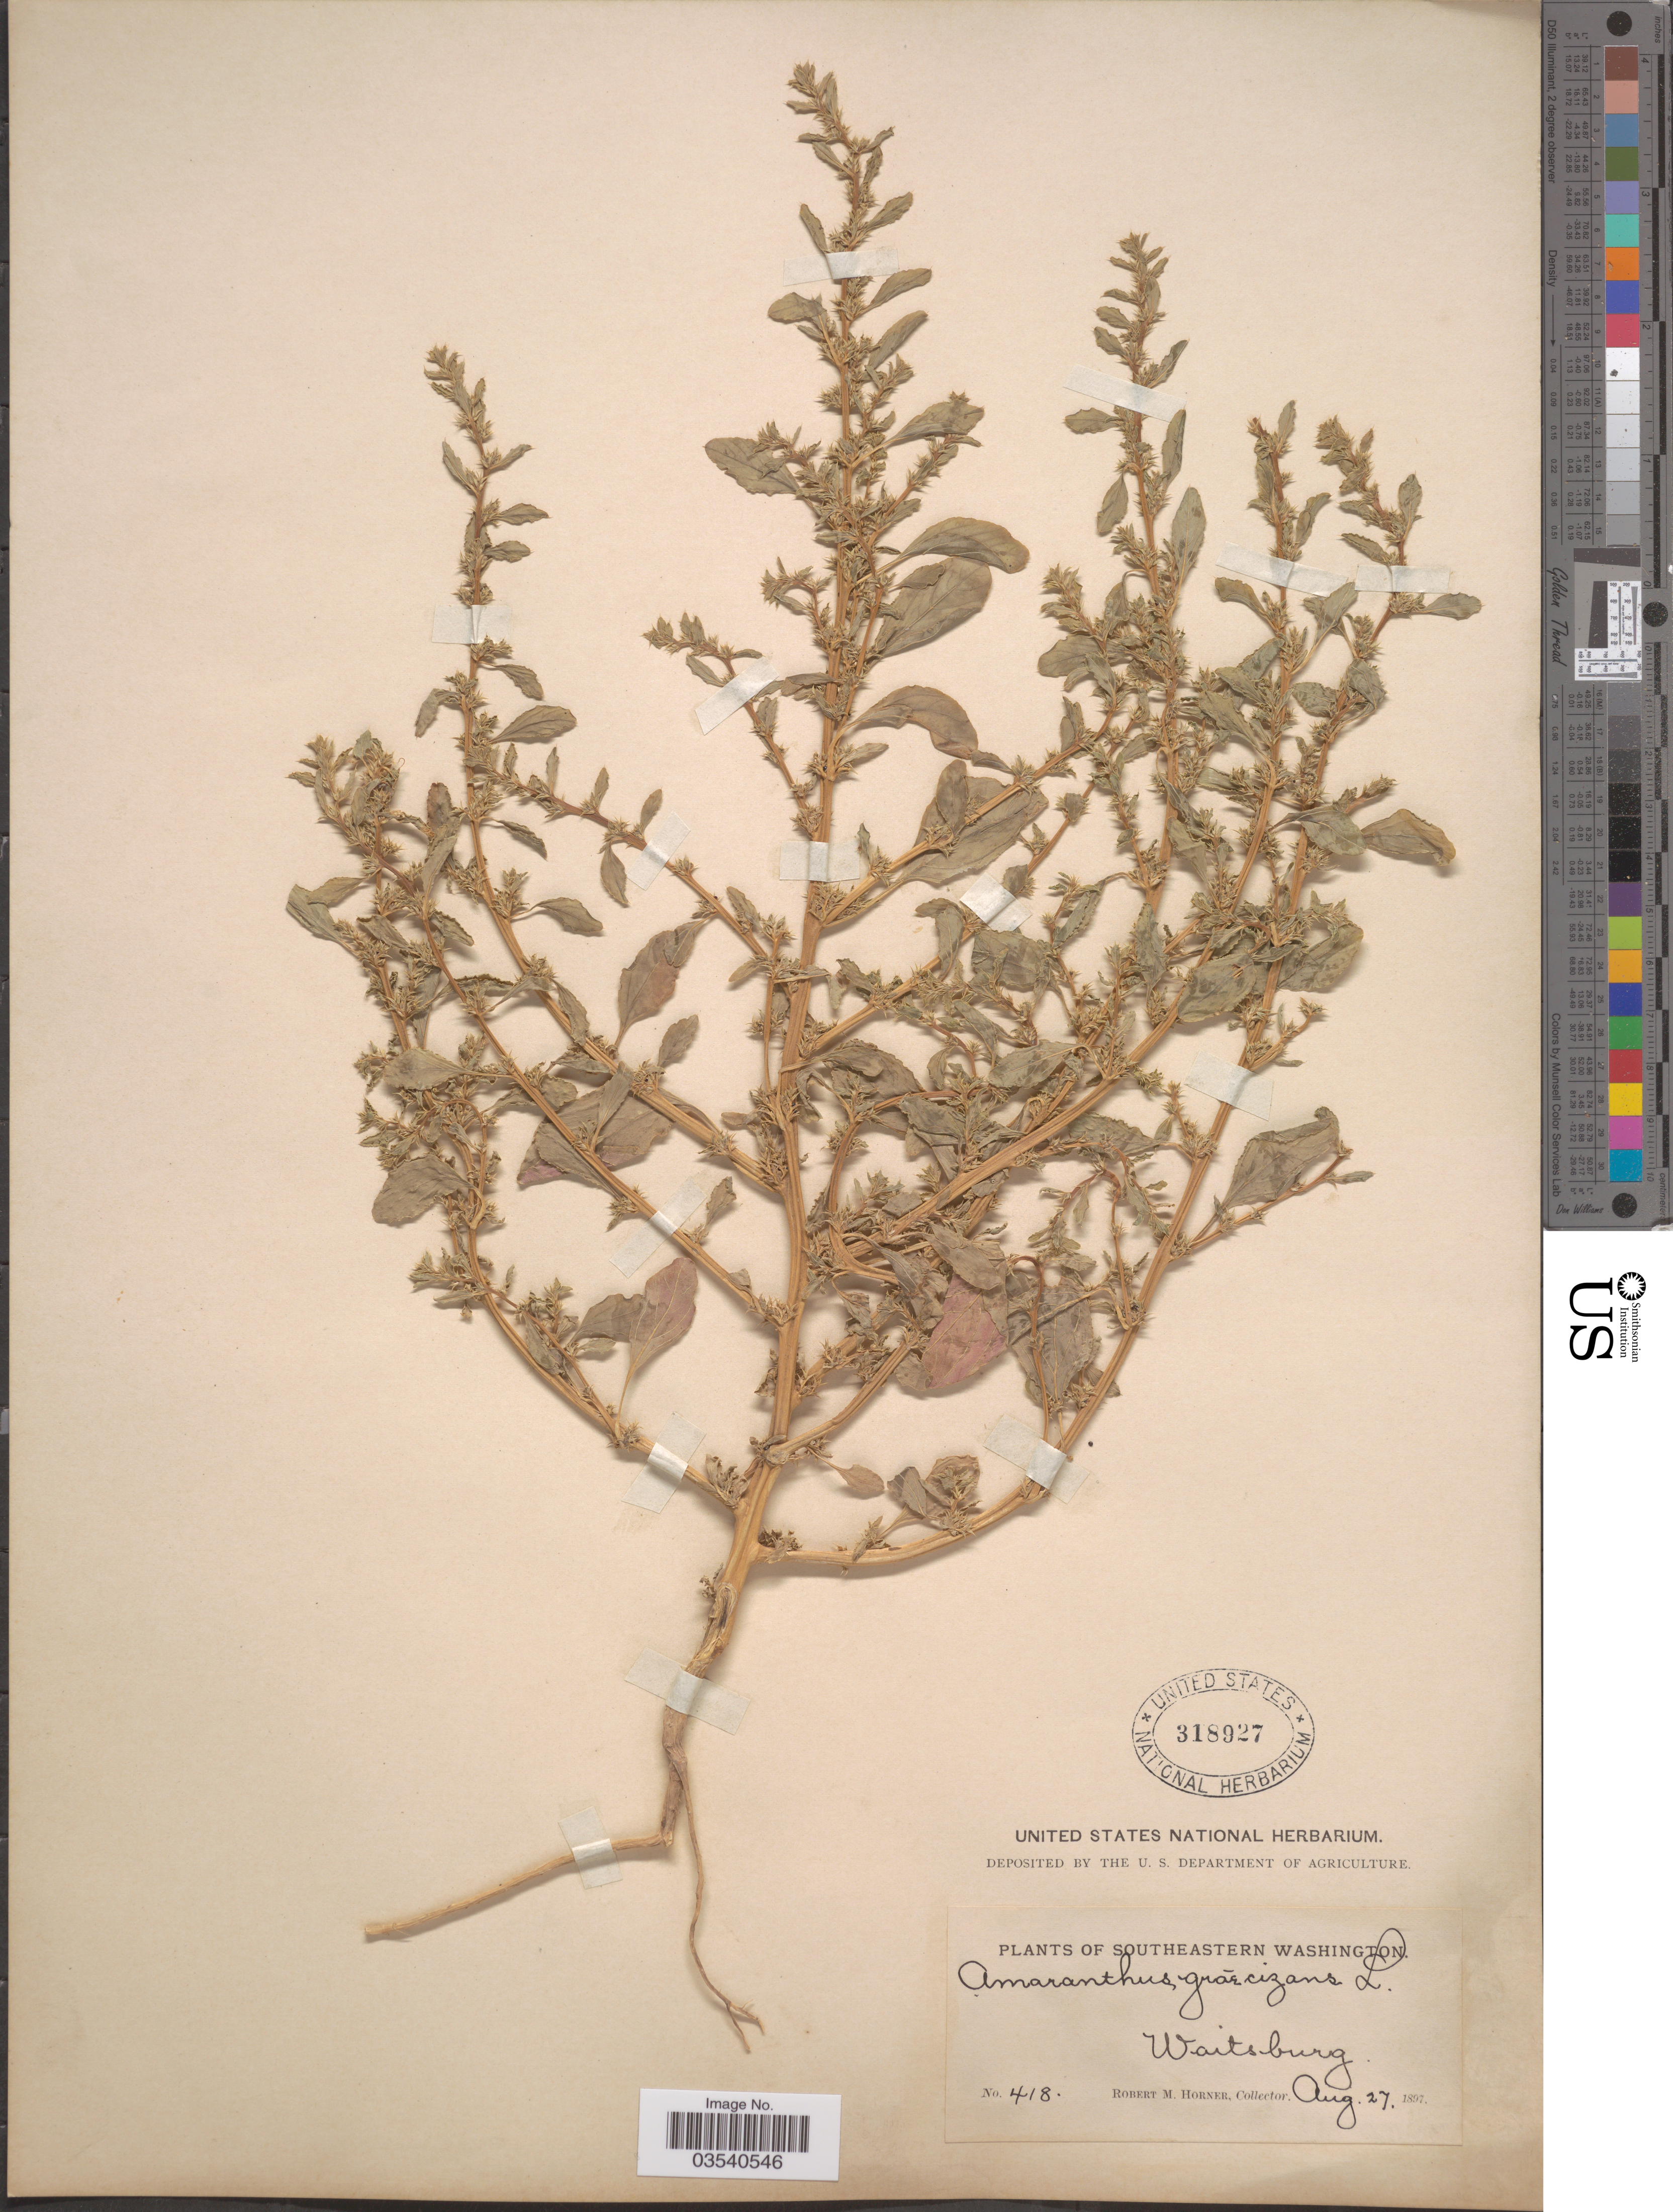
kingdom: Plantae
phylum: Tracheophyta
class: Magnoliopsida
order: Caryophyllales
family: Amaranthaceae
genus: Amaranthus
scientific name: Amaranthus graecizans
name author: L.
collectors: R. Horner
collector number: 418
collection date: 1897-08-27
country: United States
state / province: Washington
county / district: Walla Walla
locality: Southeastern Washington. Waitsburg.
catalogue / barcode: US 318927